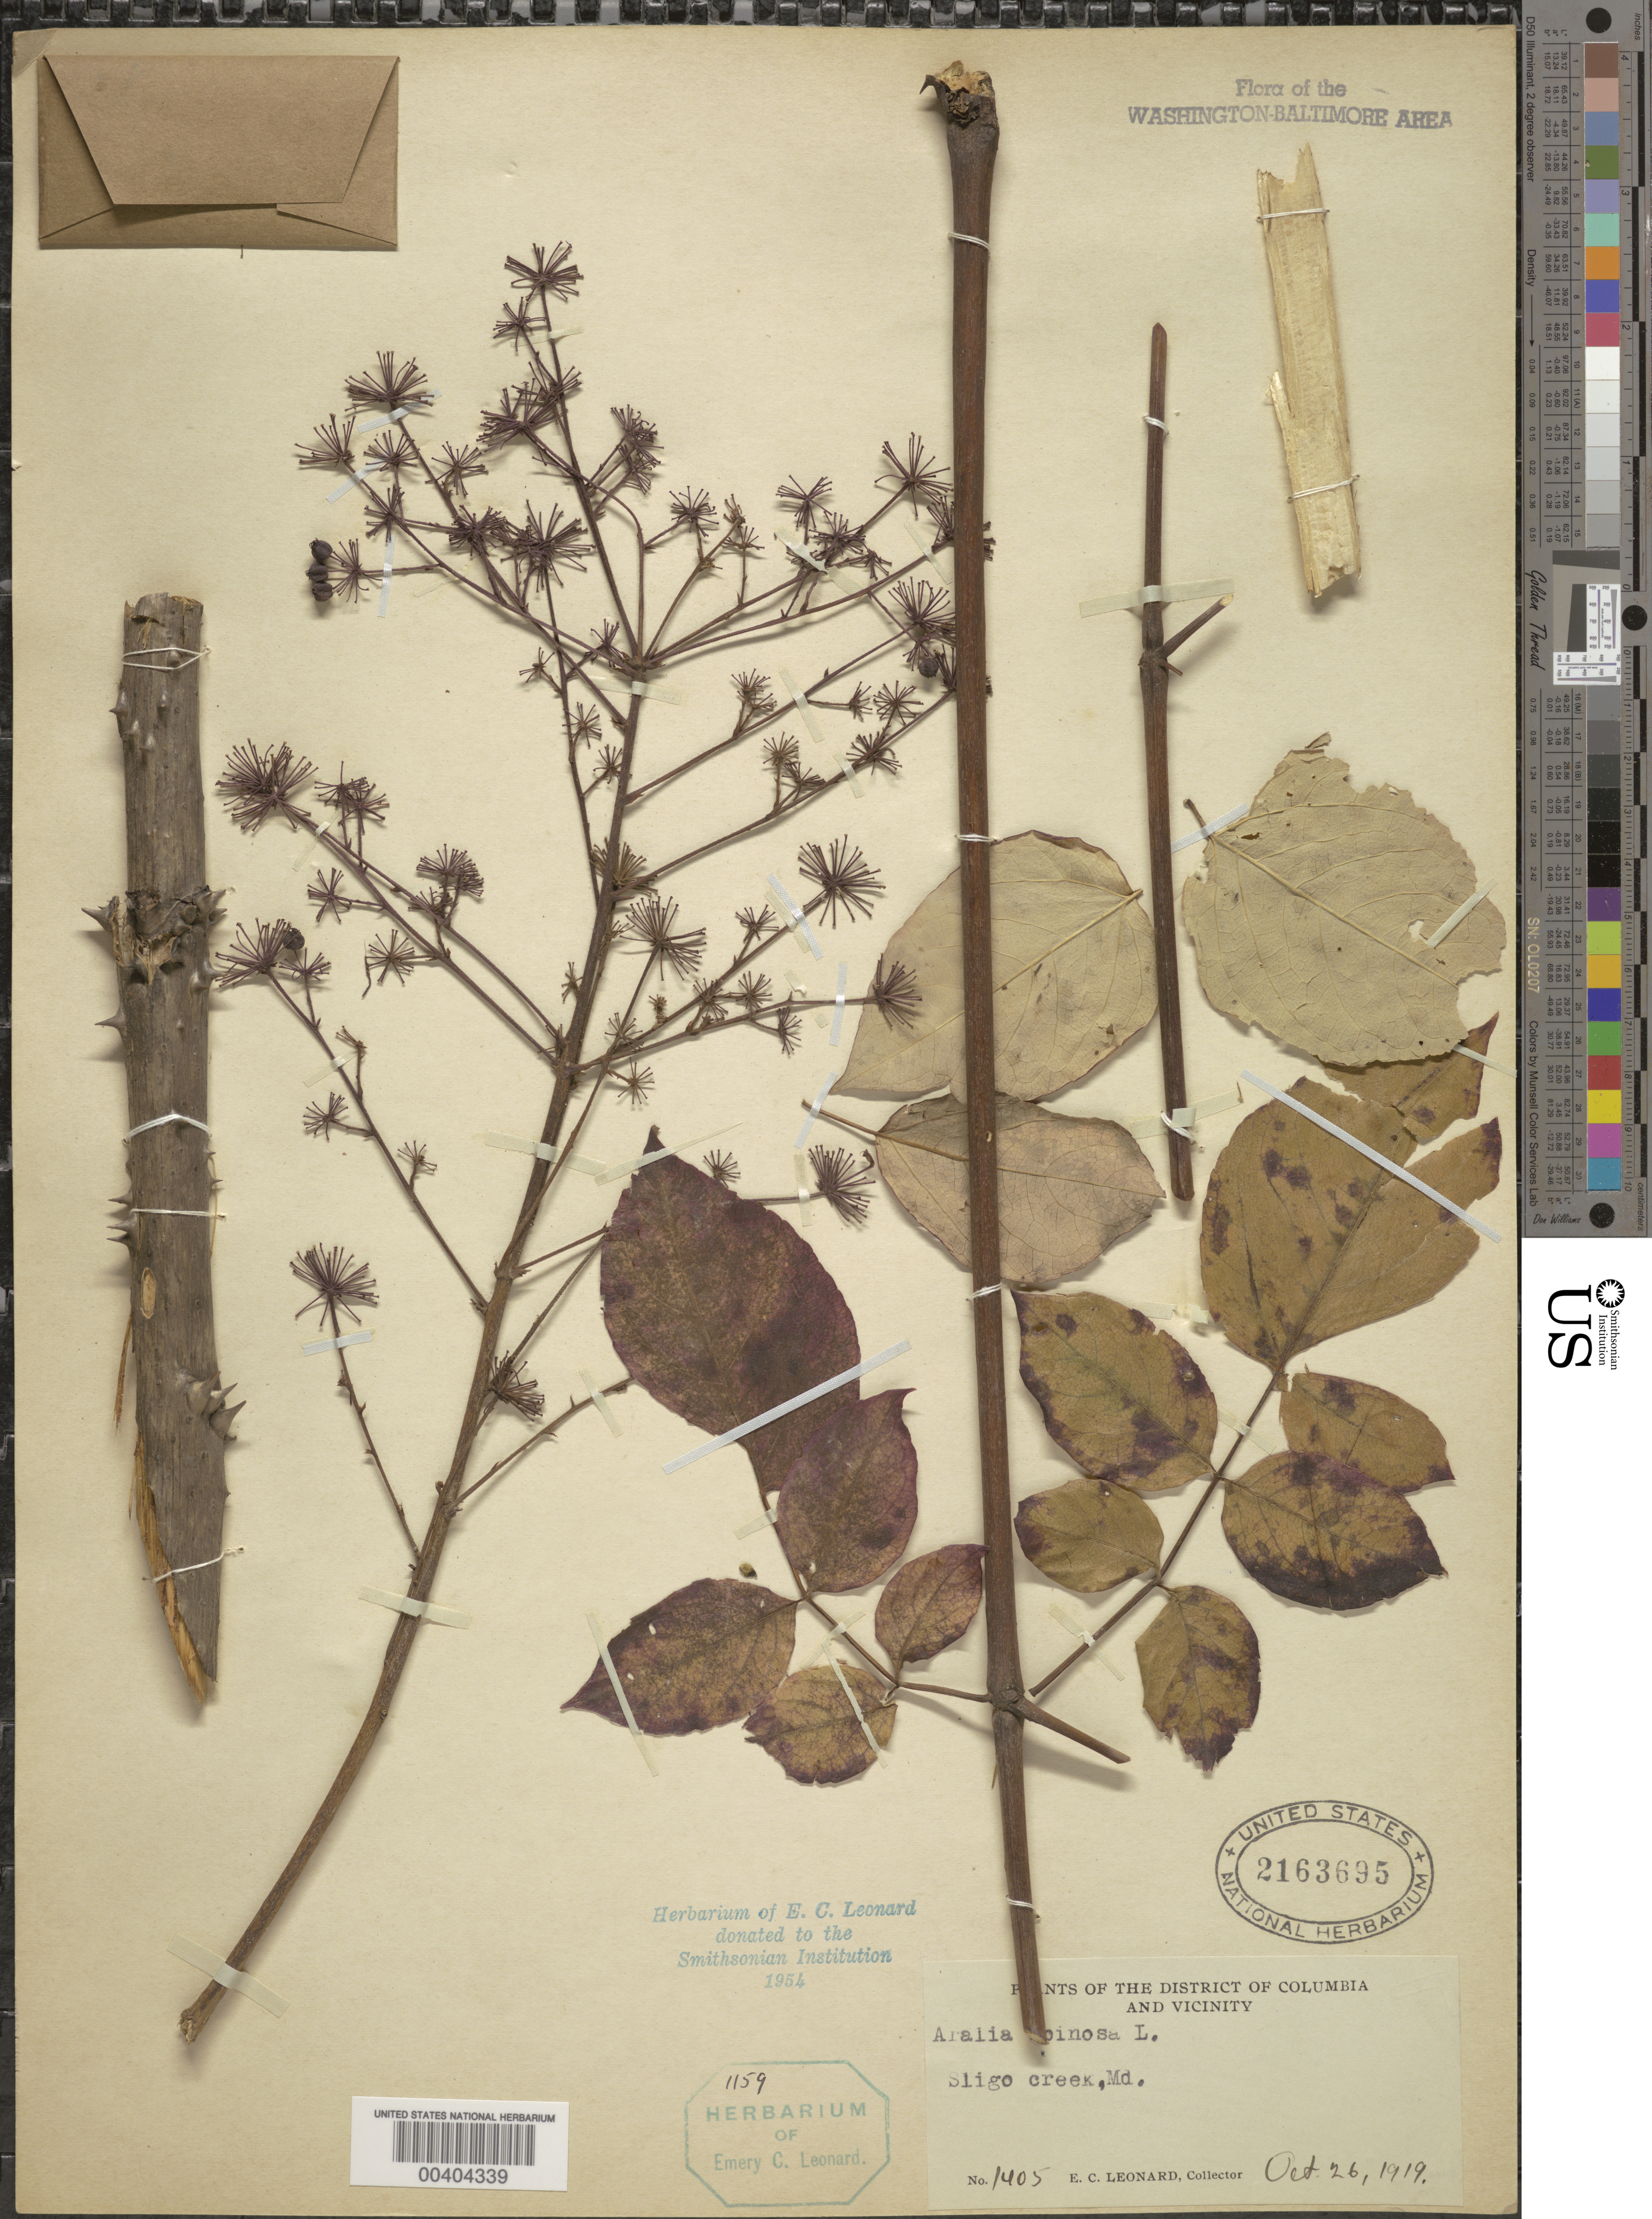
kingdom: Plantae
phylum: Tracheophyta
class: Magnoliopsida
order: Apiales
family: Araliaceae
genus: Aralia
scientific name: Aralia spinosa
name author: L.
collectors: E. C. Leonard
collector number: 1405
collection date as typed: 26 Oct 1919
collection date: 1919-10-26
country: United States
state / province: Maryland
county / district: Montgomery / Prince George's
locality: Sligo Creek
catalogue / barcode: US 2163695